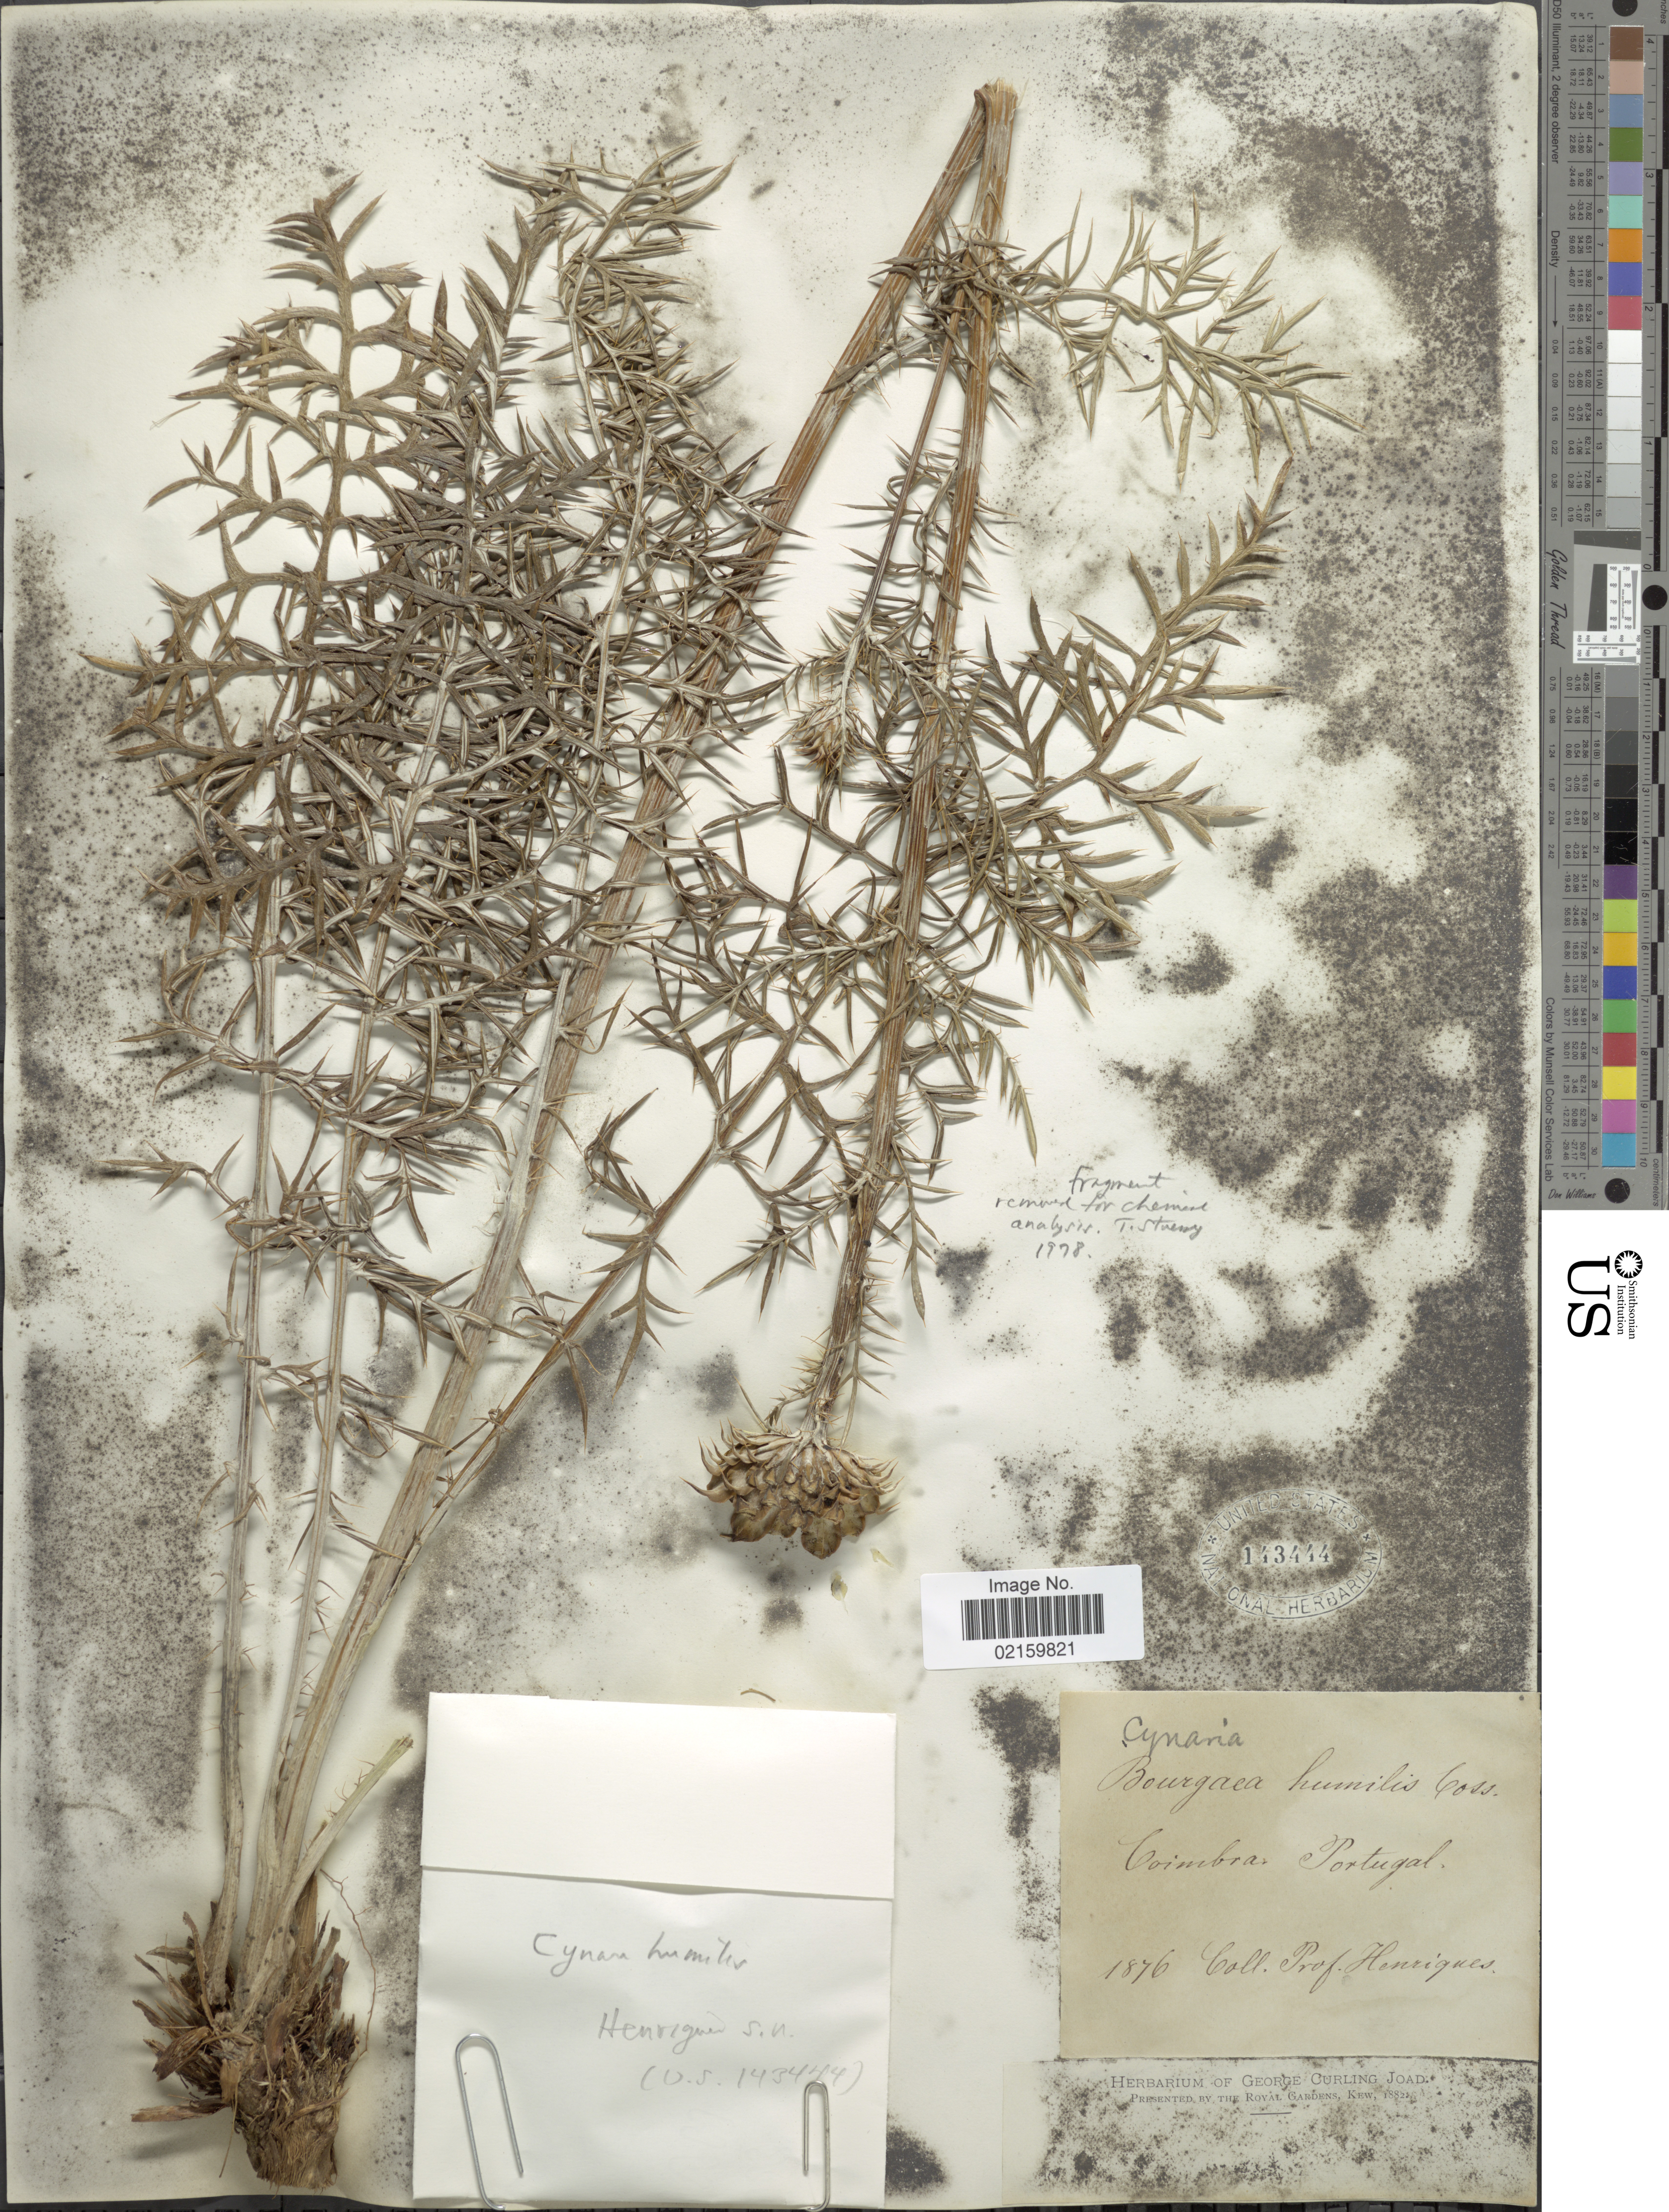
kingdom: Plantae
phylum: Tracheophyta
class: Magnoliopsida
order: Asterales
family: Asteraceae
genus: Cynara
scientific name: Cynara humilis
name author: L.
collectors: Prof. Henrigues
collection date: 1876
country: Portugal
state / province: Coimbra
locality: Coimbra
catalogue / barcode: US 143444